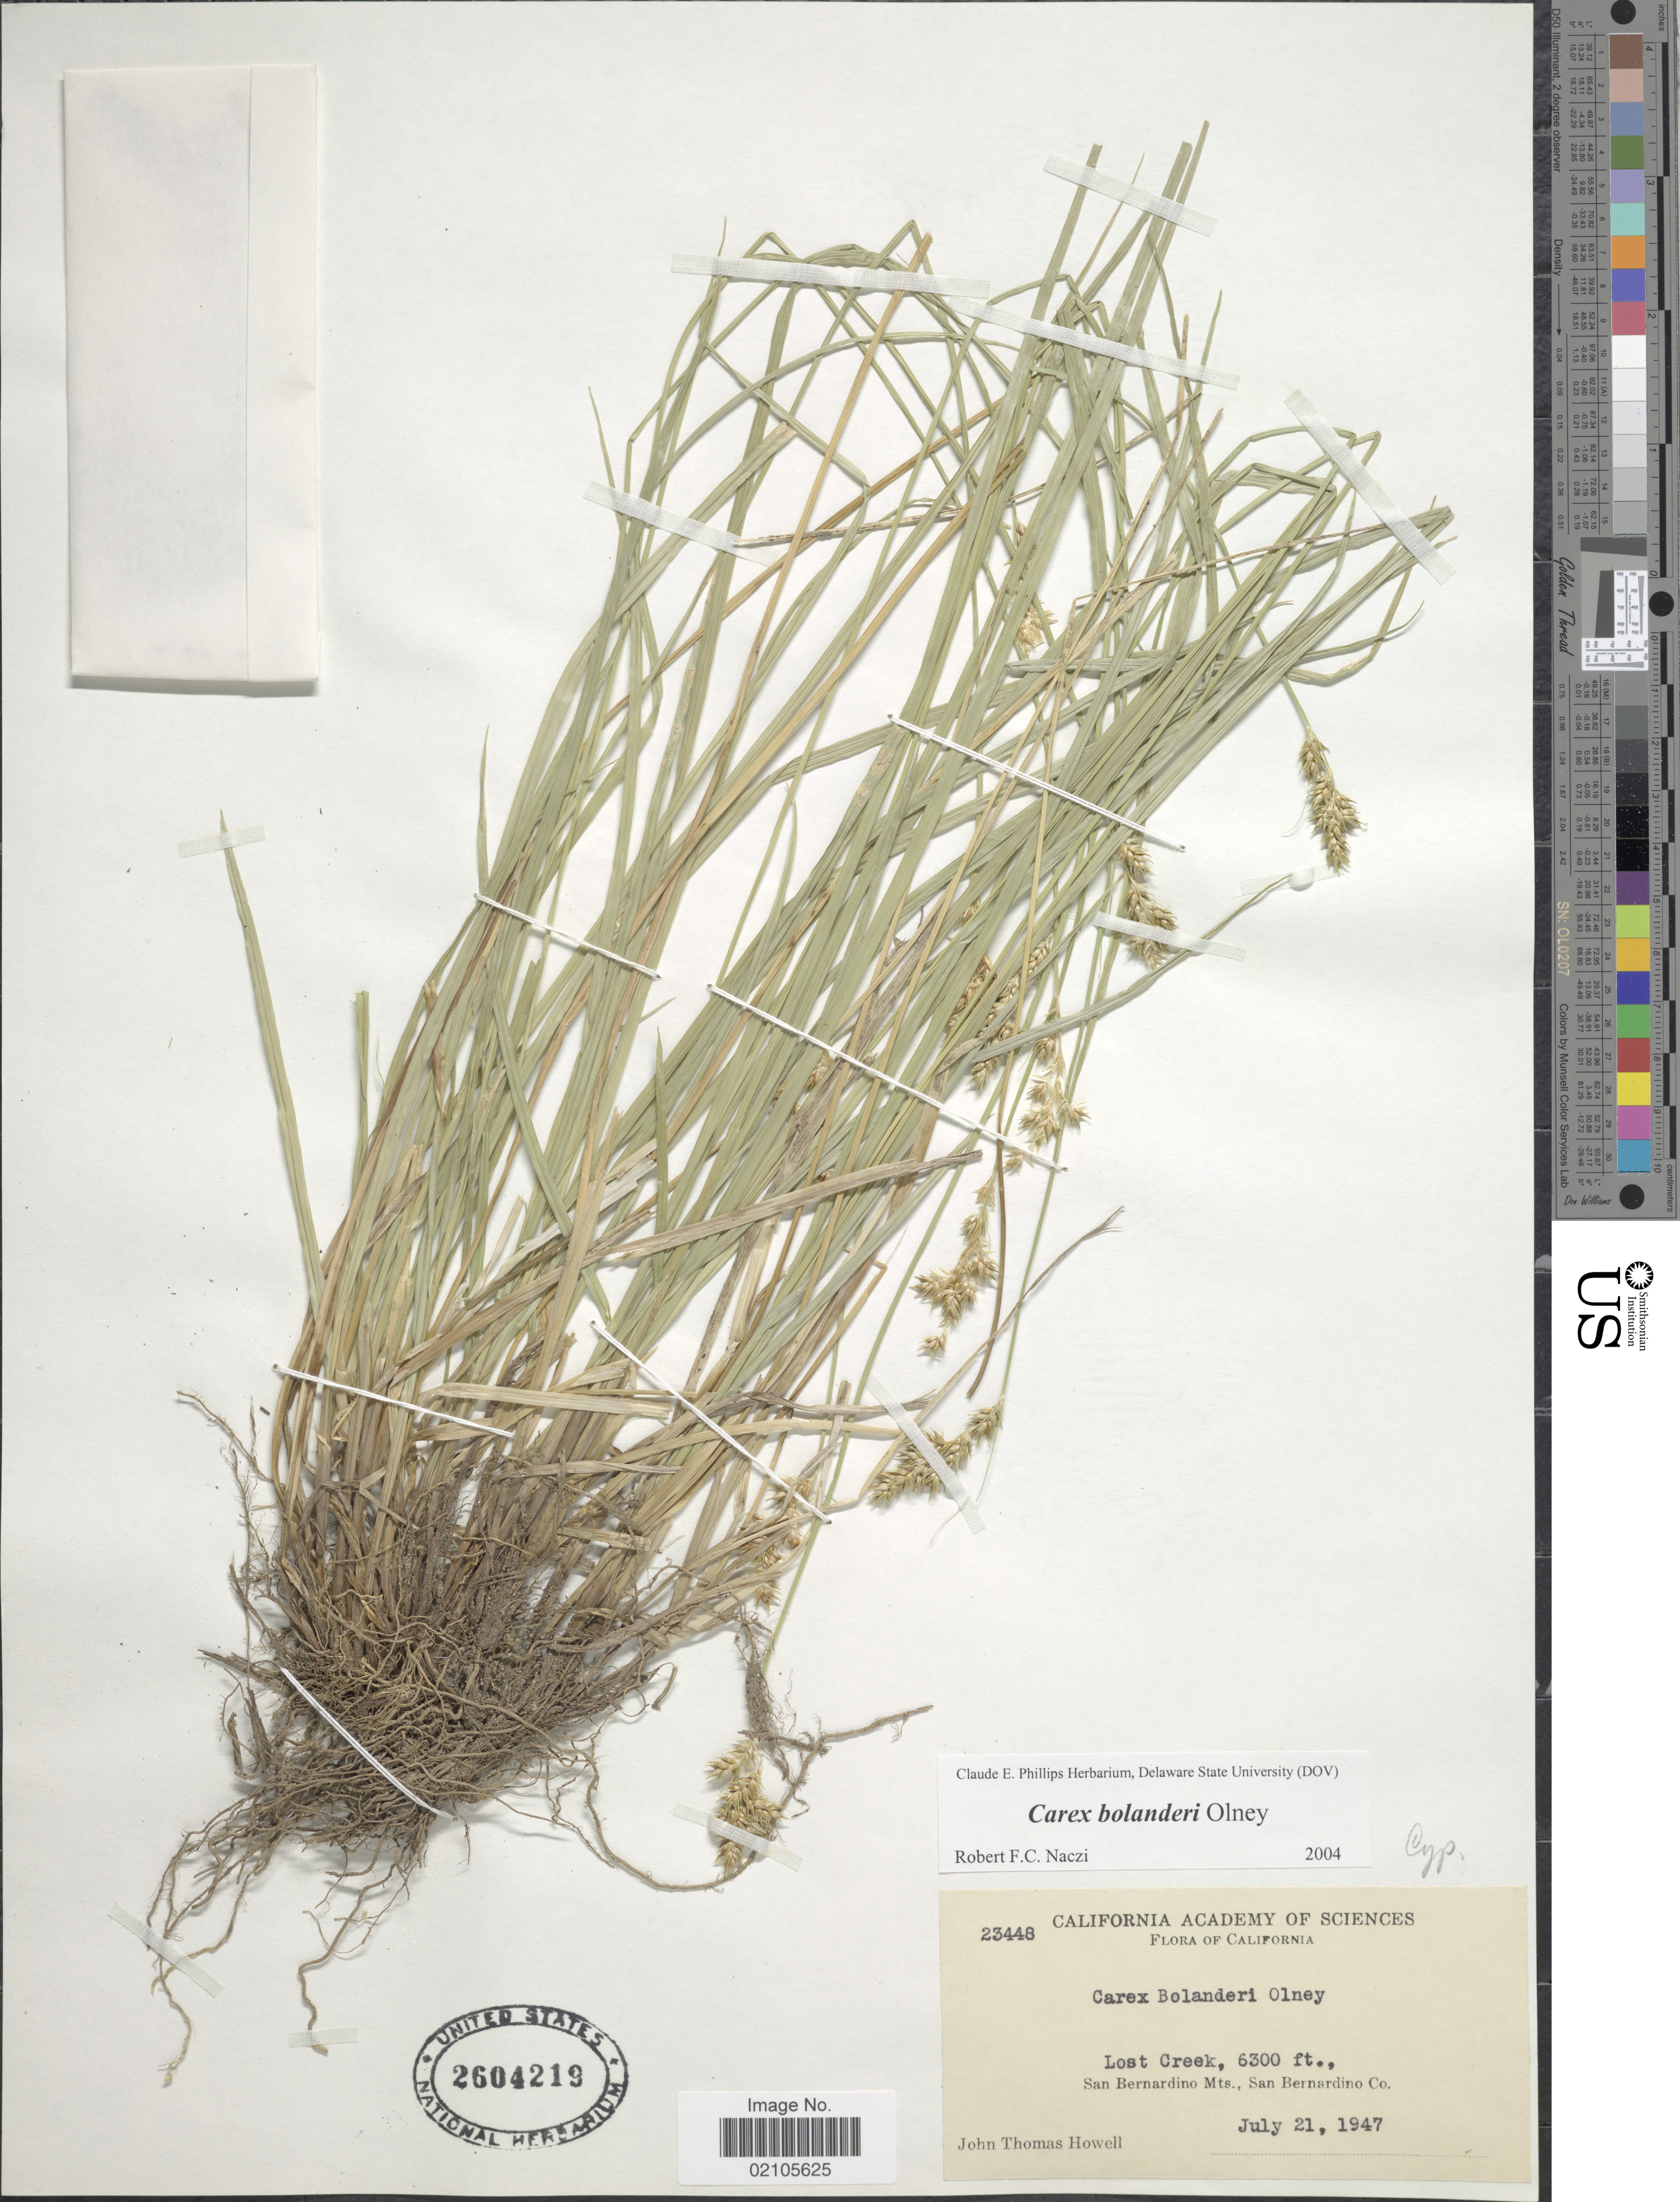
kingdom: Plantae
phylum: Tracheophyta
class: Liliopsida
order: Poales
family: Cyperaceae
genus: Carex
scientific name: Carex bolanderi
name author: Olney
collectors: J. T. Howell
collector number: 23448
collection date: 1947-07-21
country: United States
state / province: California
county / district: San Bernardino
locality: Lost Creek, San Bernardino Mts., San Bernardino Co.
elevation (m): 1920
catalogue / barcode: US 2604219